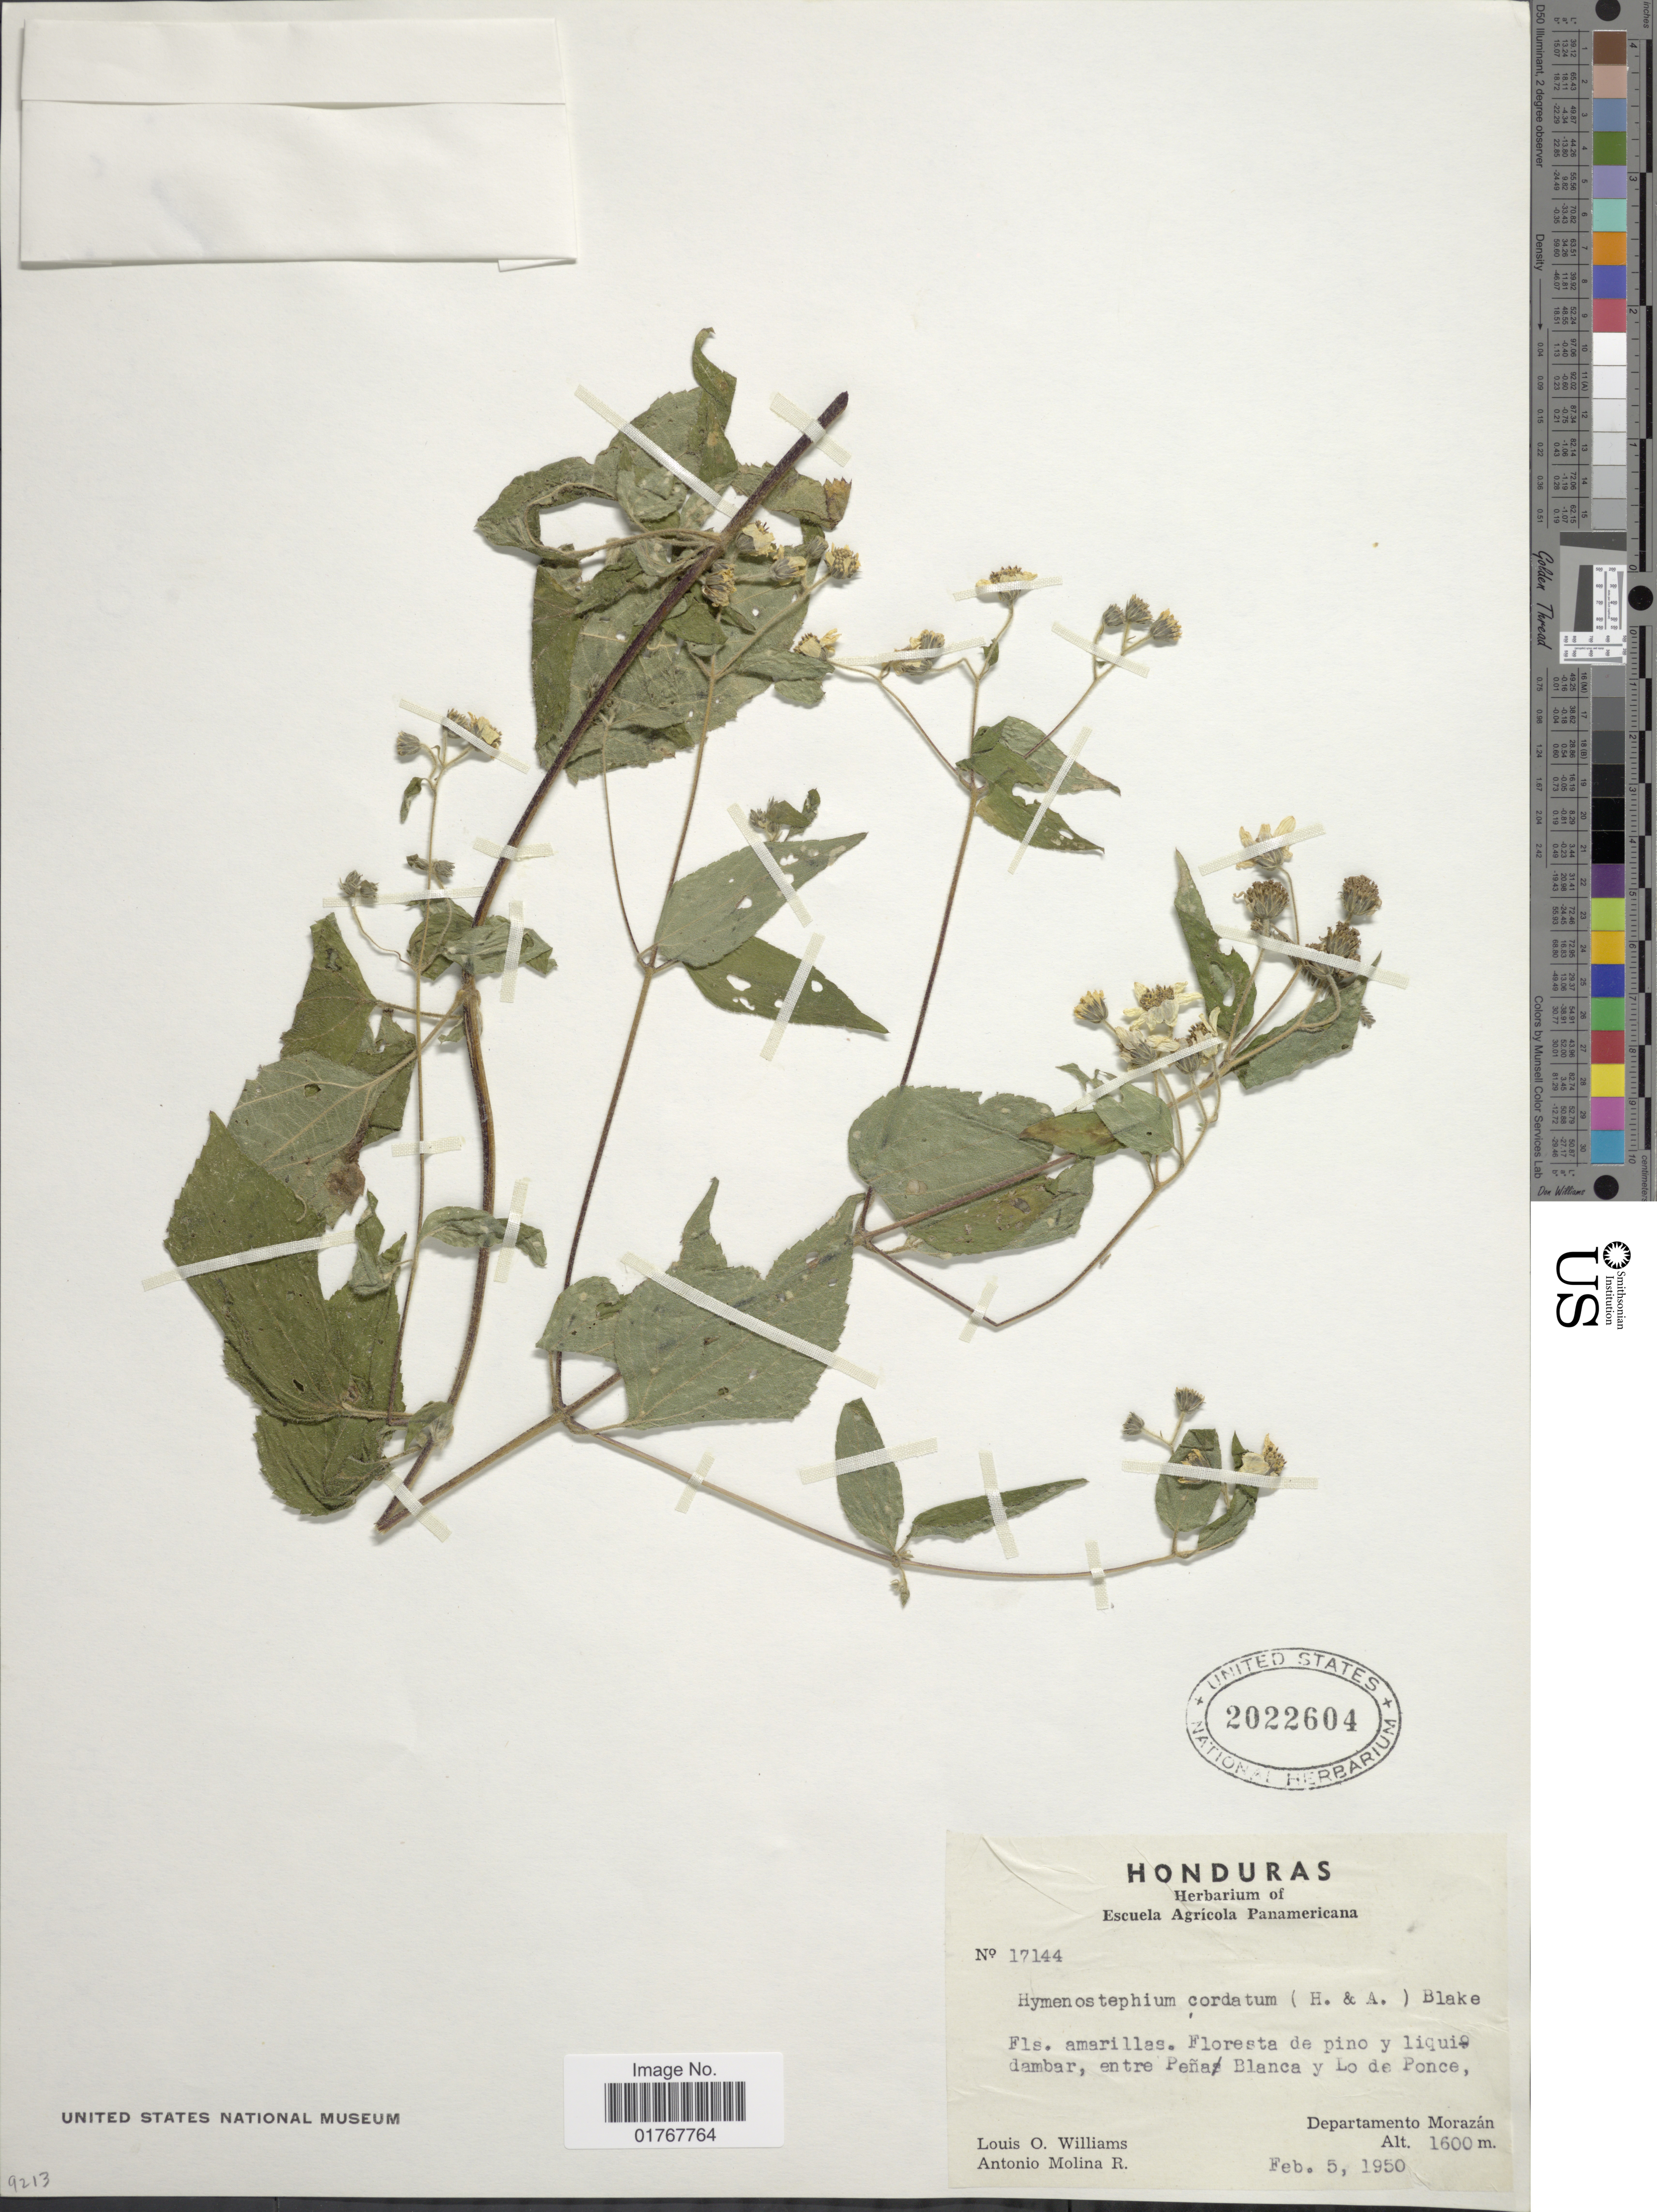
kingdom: Plantae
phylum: Tracheophyta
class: Magnoliopsida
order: Asterales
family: Asteraceae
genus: Viguiera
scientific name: Viguiera cordata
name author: (Hook. & Arn.) D'Arcy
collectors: L. O. Williams & A. Molina R.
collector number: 17144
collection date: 1950-02-05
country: Honduras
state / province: Fco. Morazán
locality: Floresta de Pjuno y Liquio dambar, entre Peña Blanca y Lo de Ponce, Departamento Morazán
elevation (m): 1600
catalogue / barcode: US 2022604